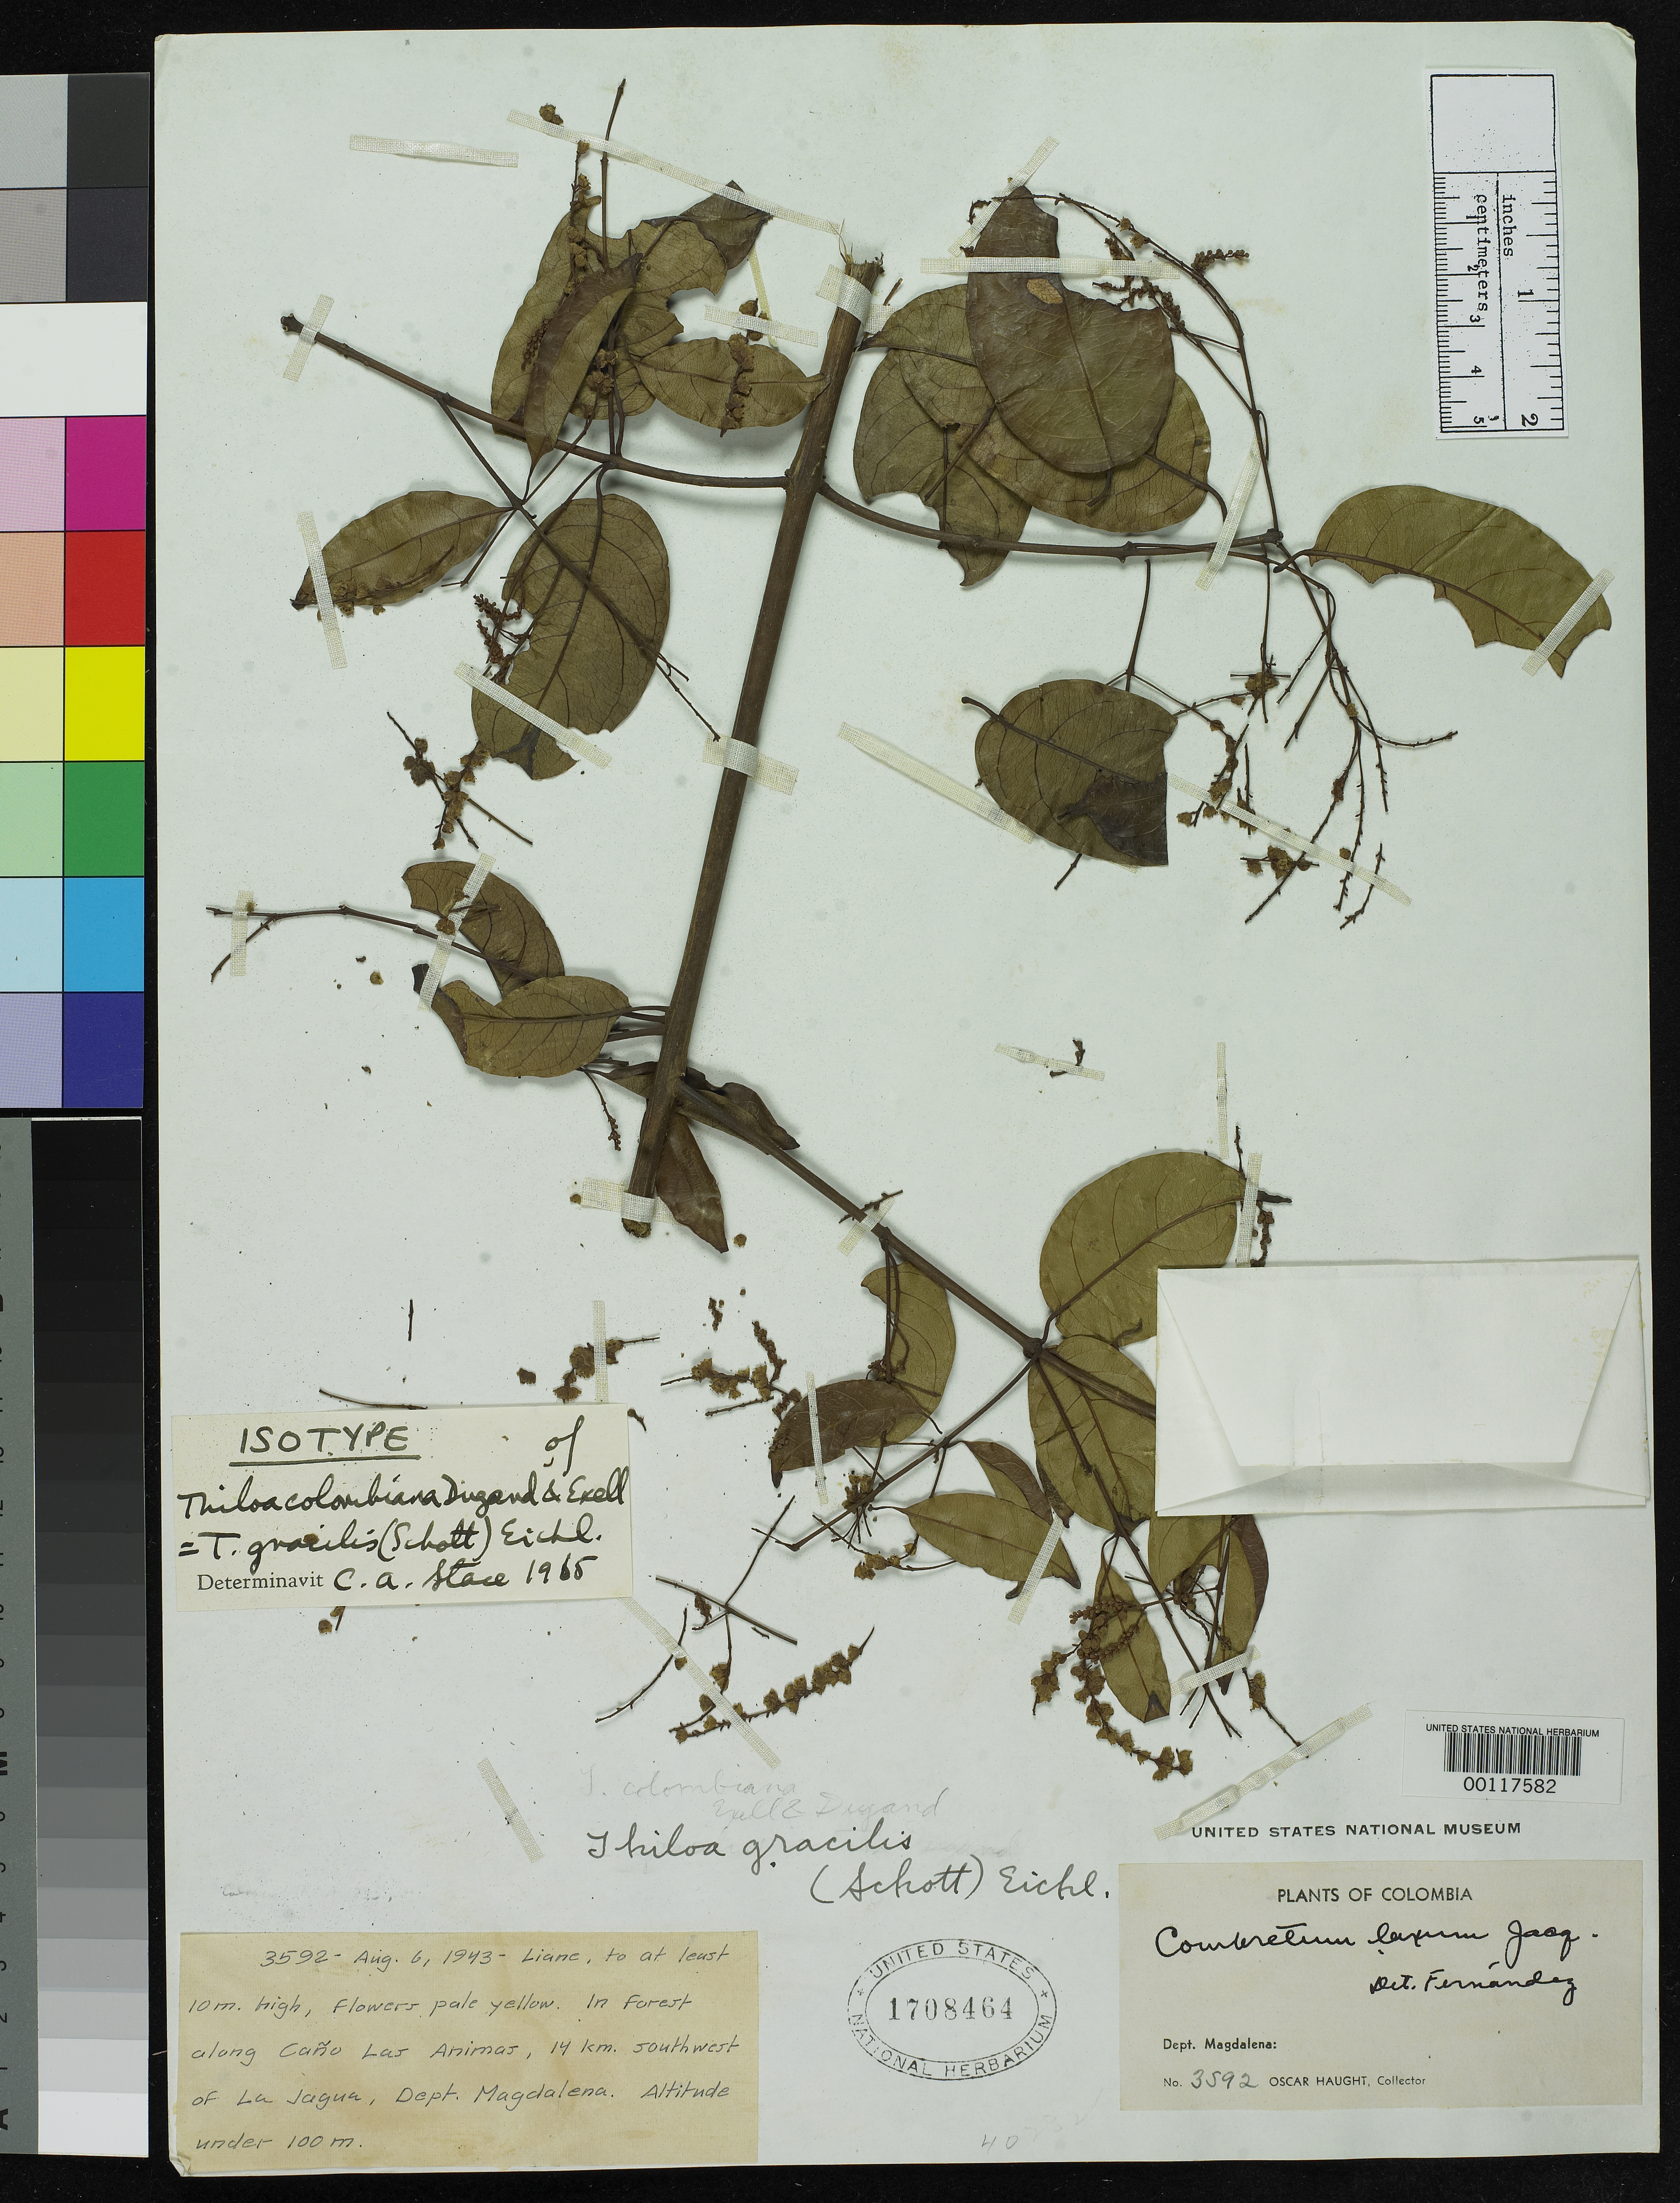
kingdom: Plantae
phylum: Tracheophyta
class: Magnoliopsida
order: Myrtales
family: Combretaceae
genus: Thiloa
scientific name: Thiloa colombiana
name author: Dugand G. & Exell ex Dugand G.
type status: Isotype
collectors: O. L. Haught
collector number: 3592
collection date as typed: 06 Aug 1943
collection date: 1943-08-06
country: Colombia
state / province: Magdalena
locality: Caño las Animas, 14 km SW of La Jagua.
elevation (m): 0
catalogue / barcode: US 1708464